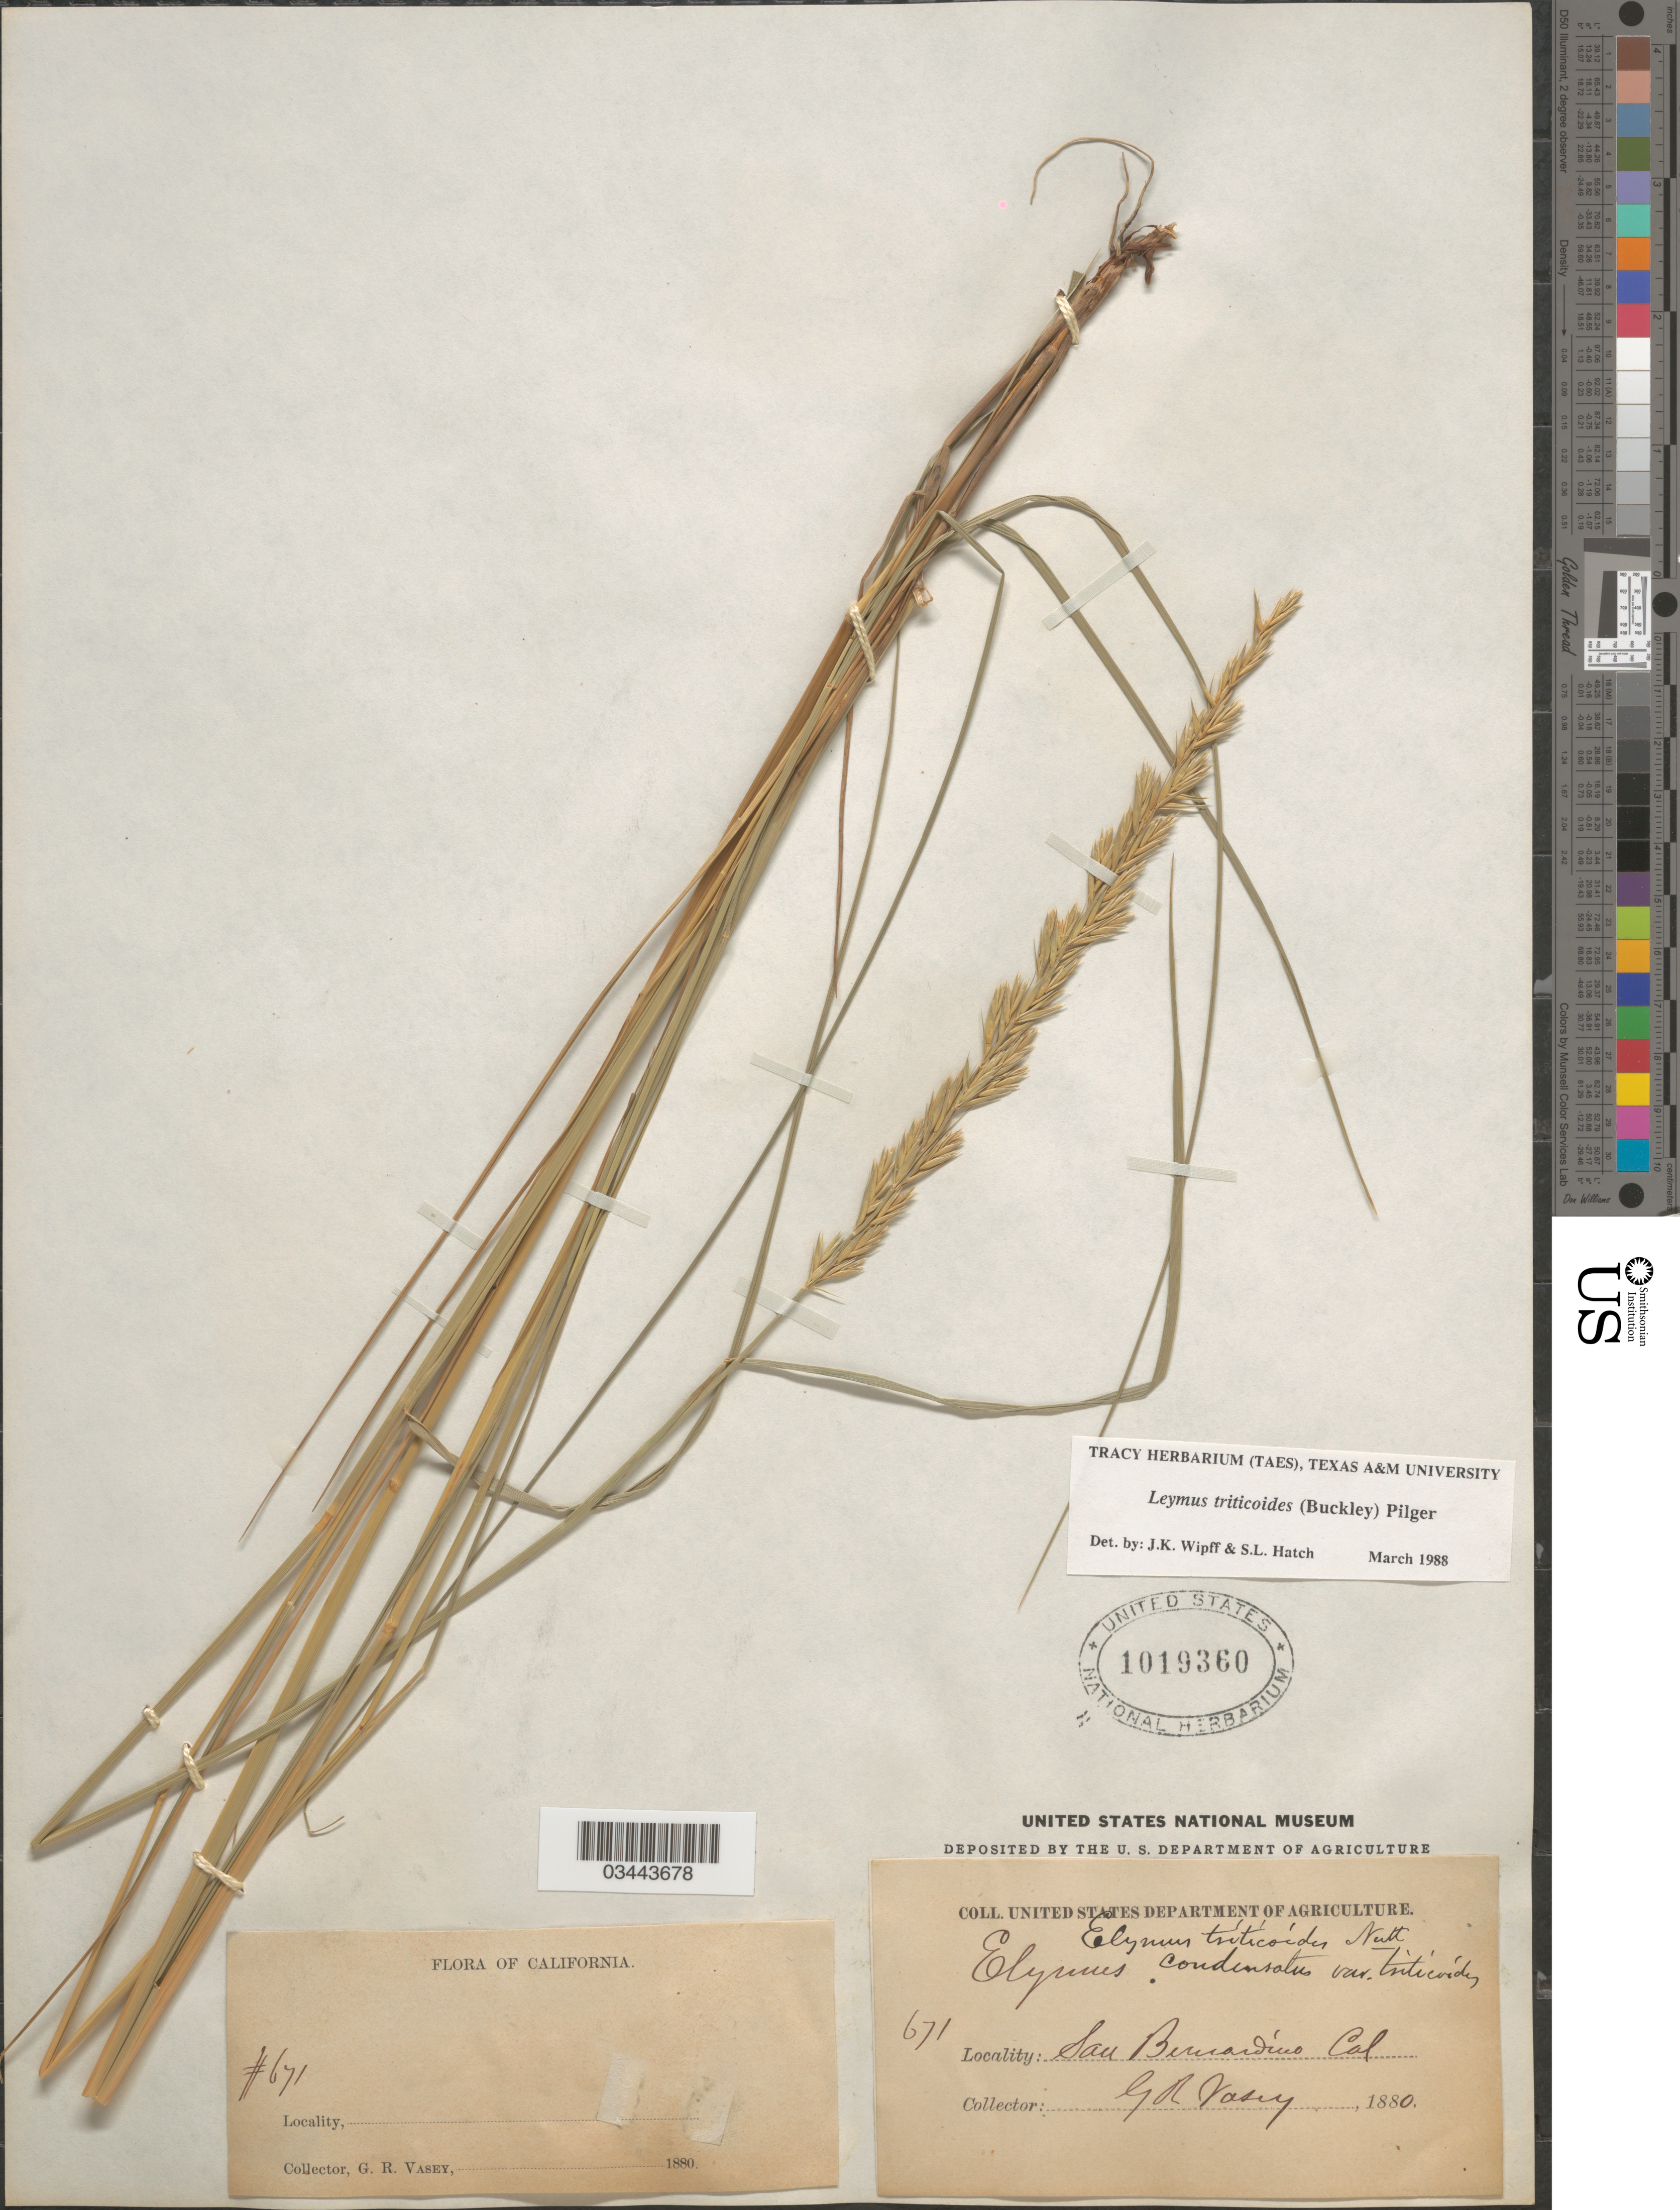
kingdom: Plantae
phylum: Tracheophyta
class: Liliopsida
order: Poales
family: Poaceae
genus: Leymus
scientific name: Leymus triticoides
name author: (Buckley) Pilg.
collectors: G. R. Vasey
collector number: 671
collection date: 1880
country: United States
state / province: California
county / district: San Bernardino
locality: San Bernardino.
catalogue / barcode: US 1019360